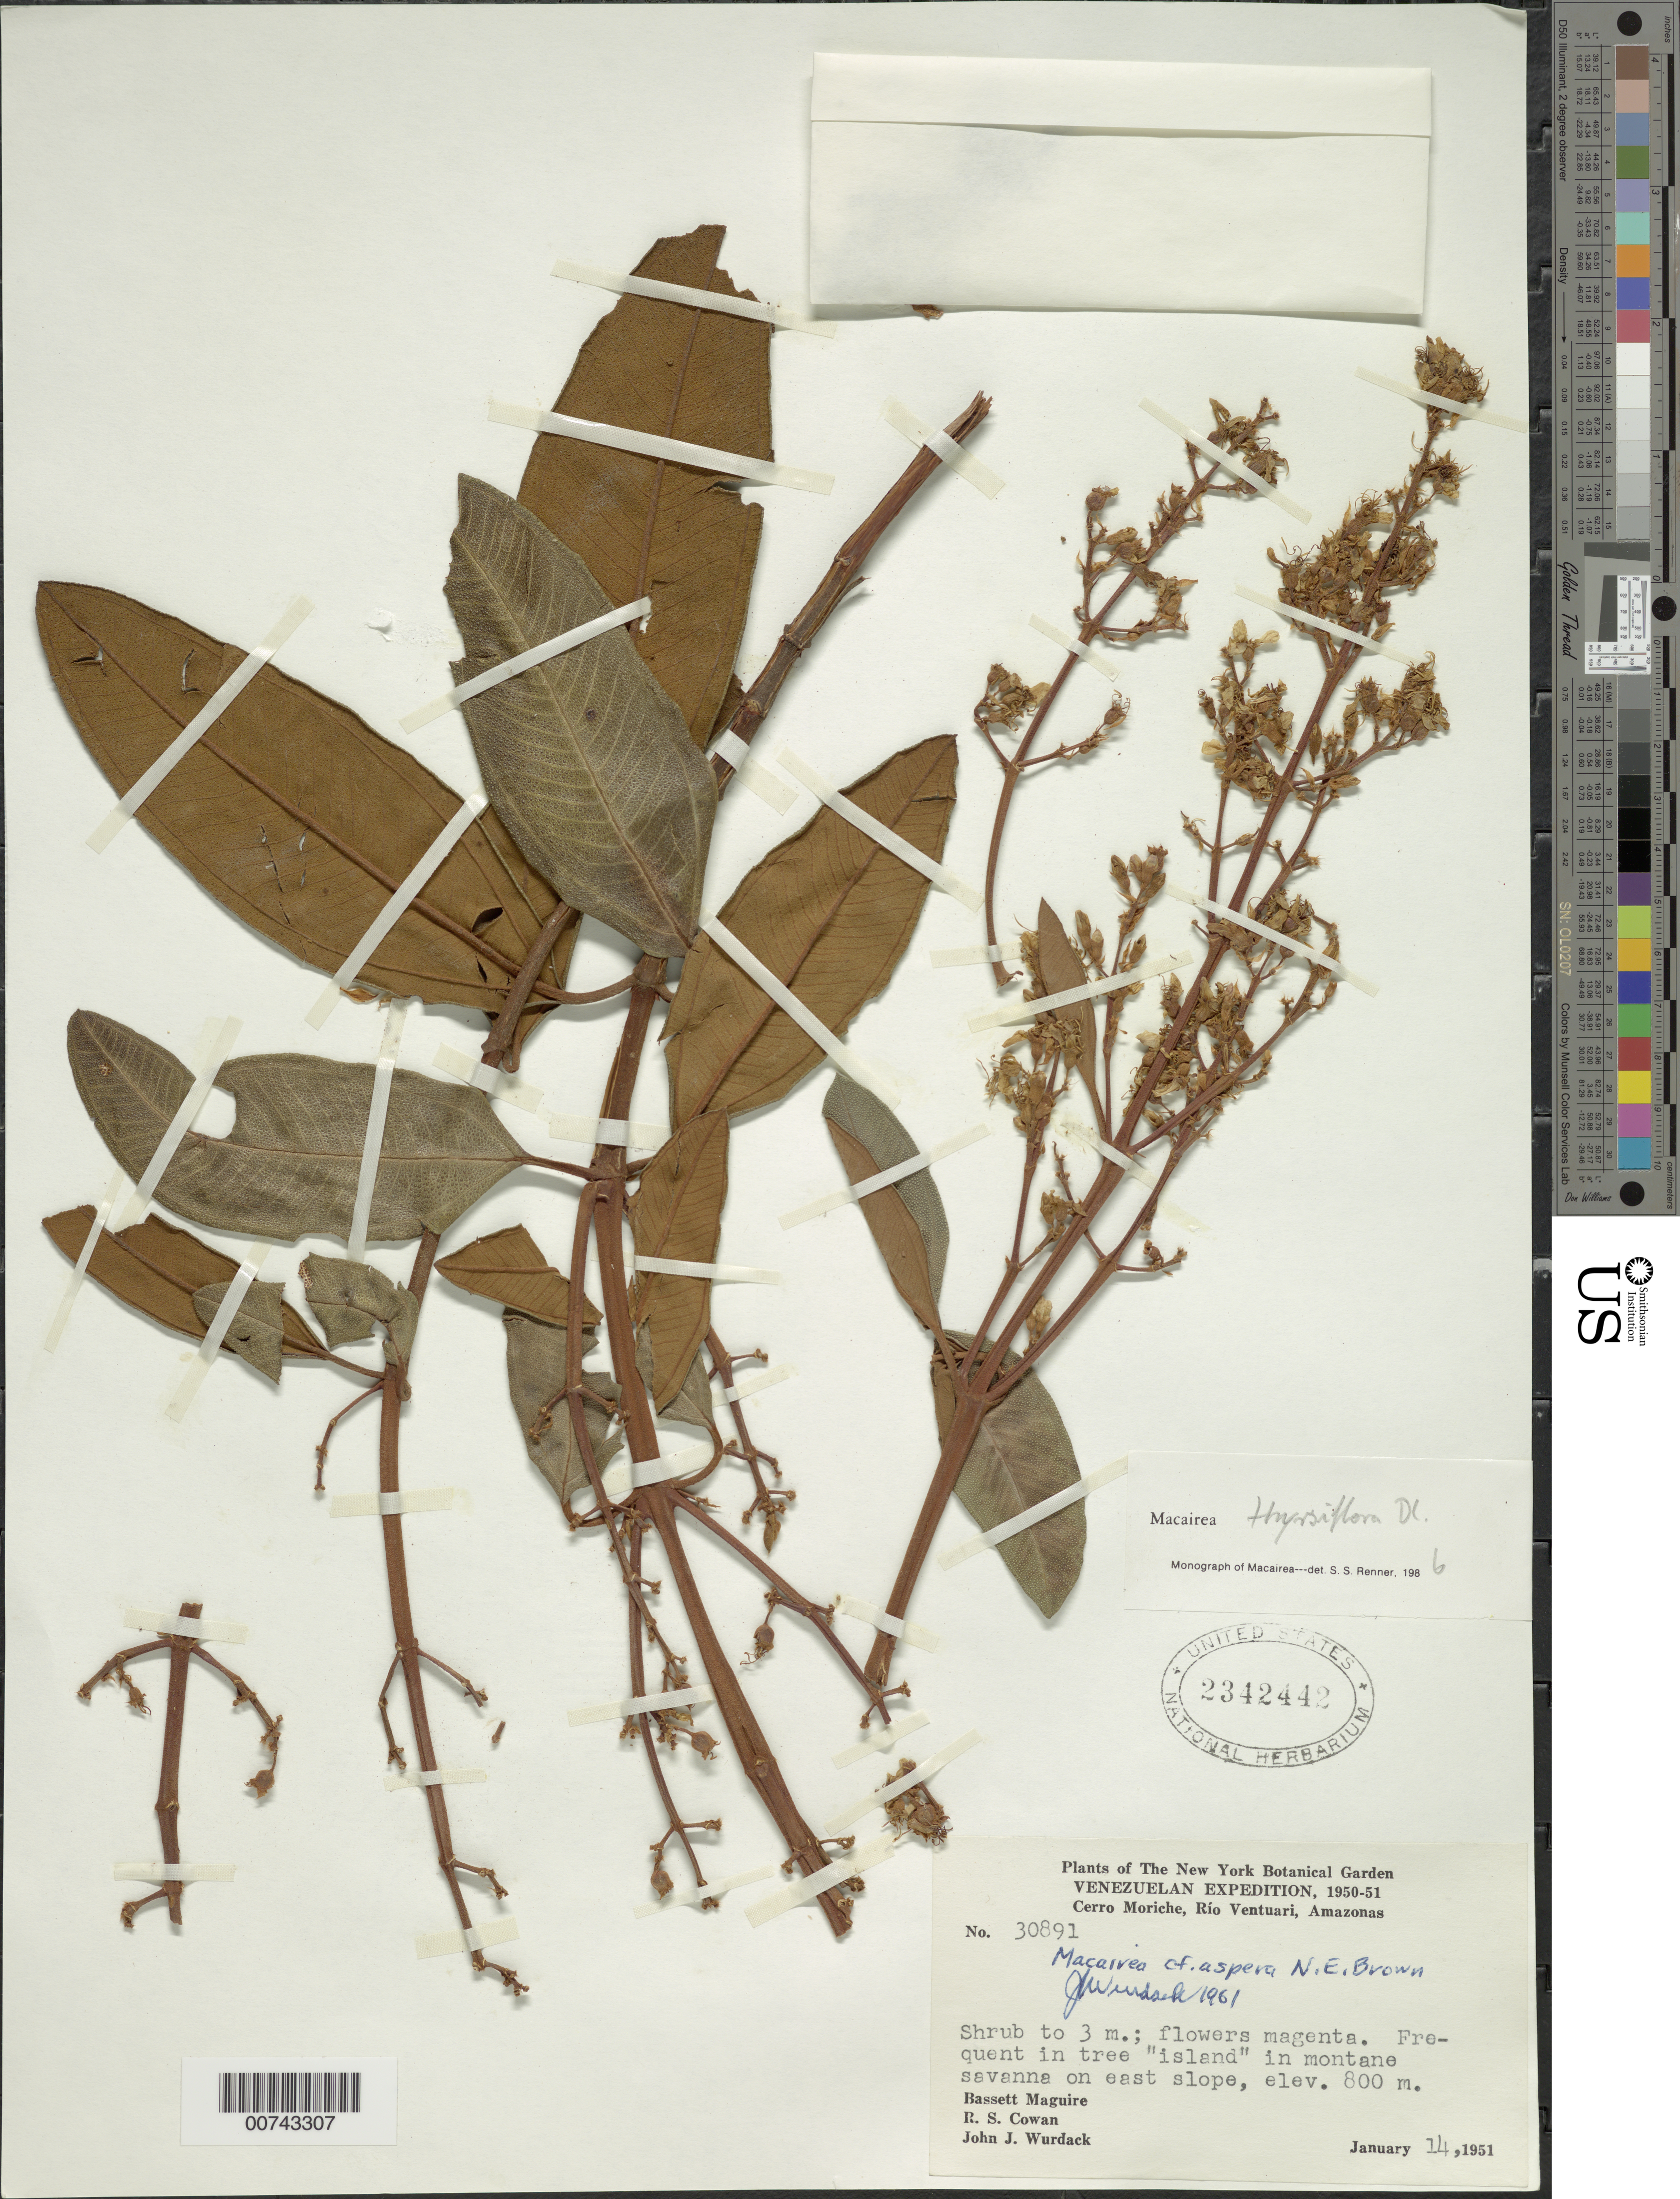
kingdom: Plantae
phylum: Tracheophyta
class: Magnoliopsida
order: Myrtales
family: Melastomataceae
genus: Macairea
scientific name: Macairea thyrsiflora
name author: DC.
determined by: Nunes da Silva, Diego, (RB), Jardim Botanico do Rio de Janeiro - Herbario (BRAZIL)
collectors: B. Maguire, R. S. Cowan & J. J. Wurdack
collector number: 30891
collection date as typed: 14-Jan-51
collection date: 1951-01-14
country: Venezuela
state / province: Amazonas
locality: Cerro Moriche, Río Ventuari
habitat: Montane savanna on east slope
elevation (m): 800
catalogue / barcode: US 2342442